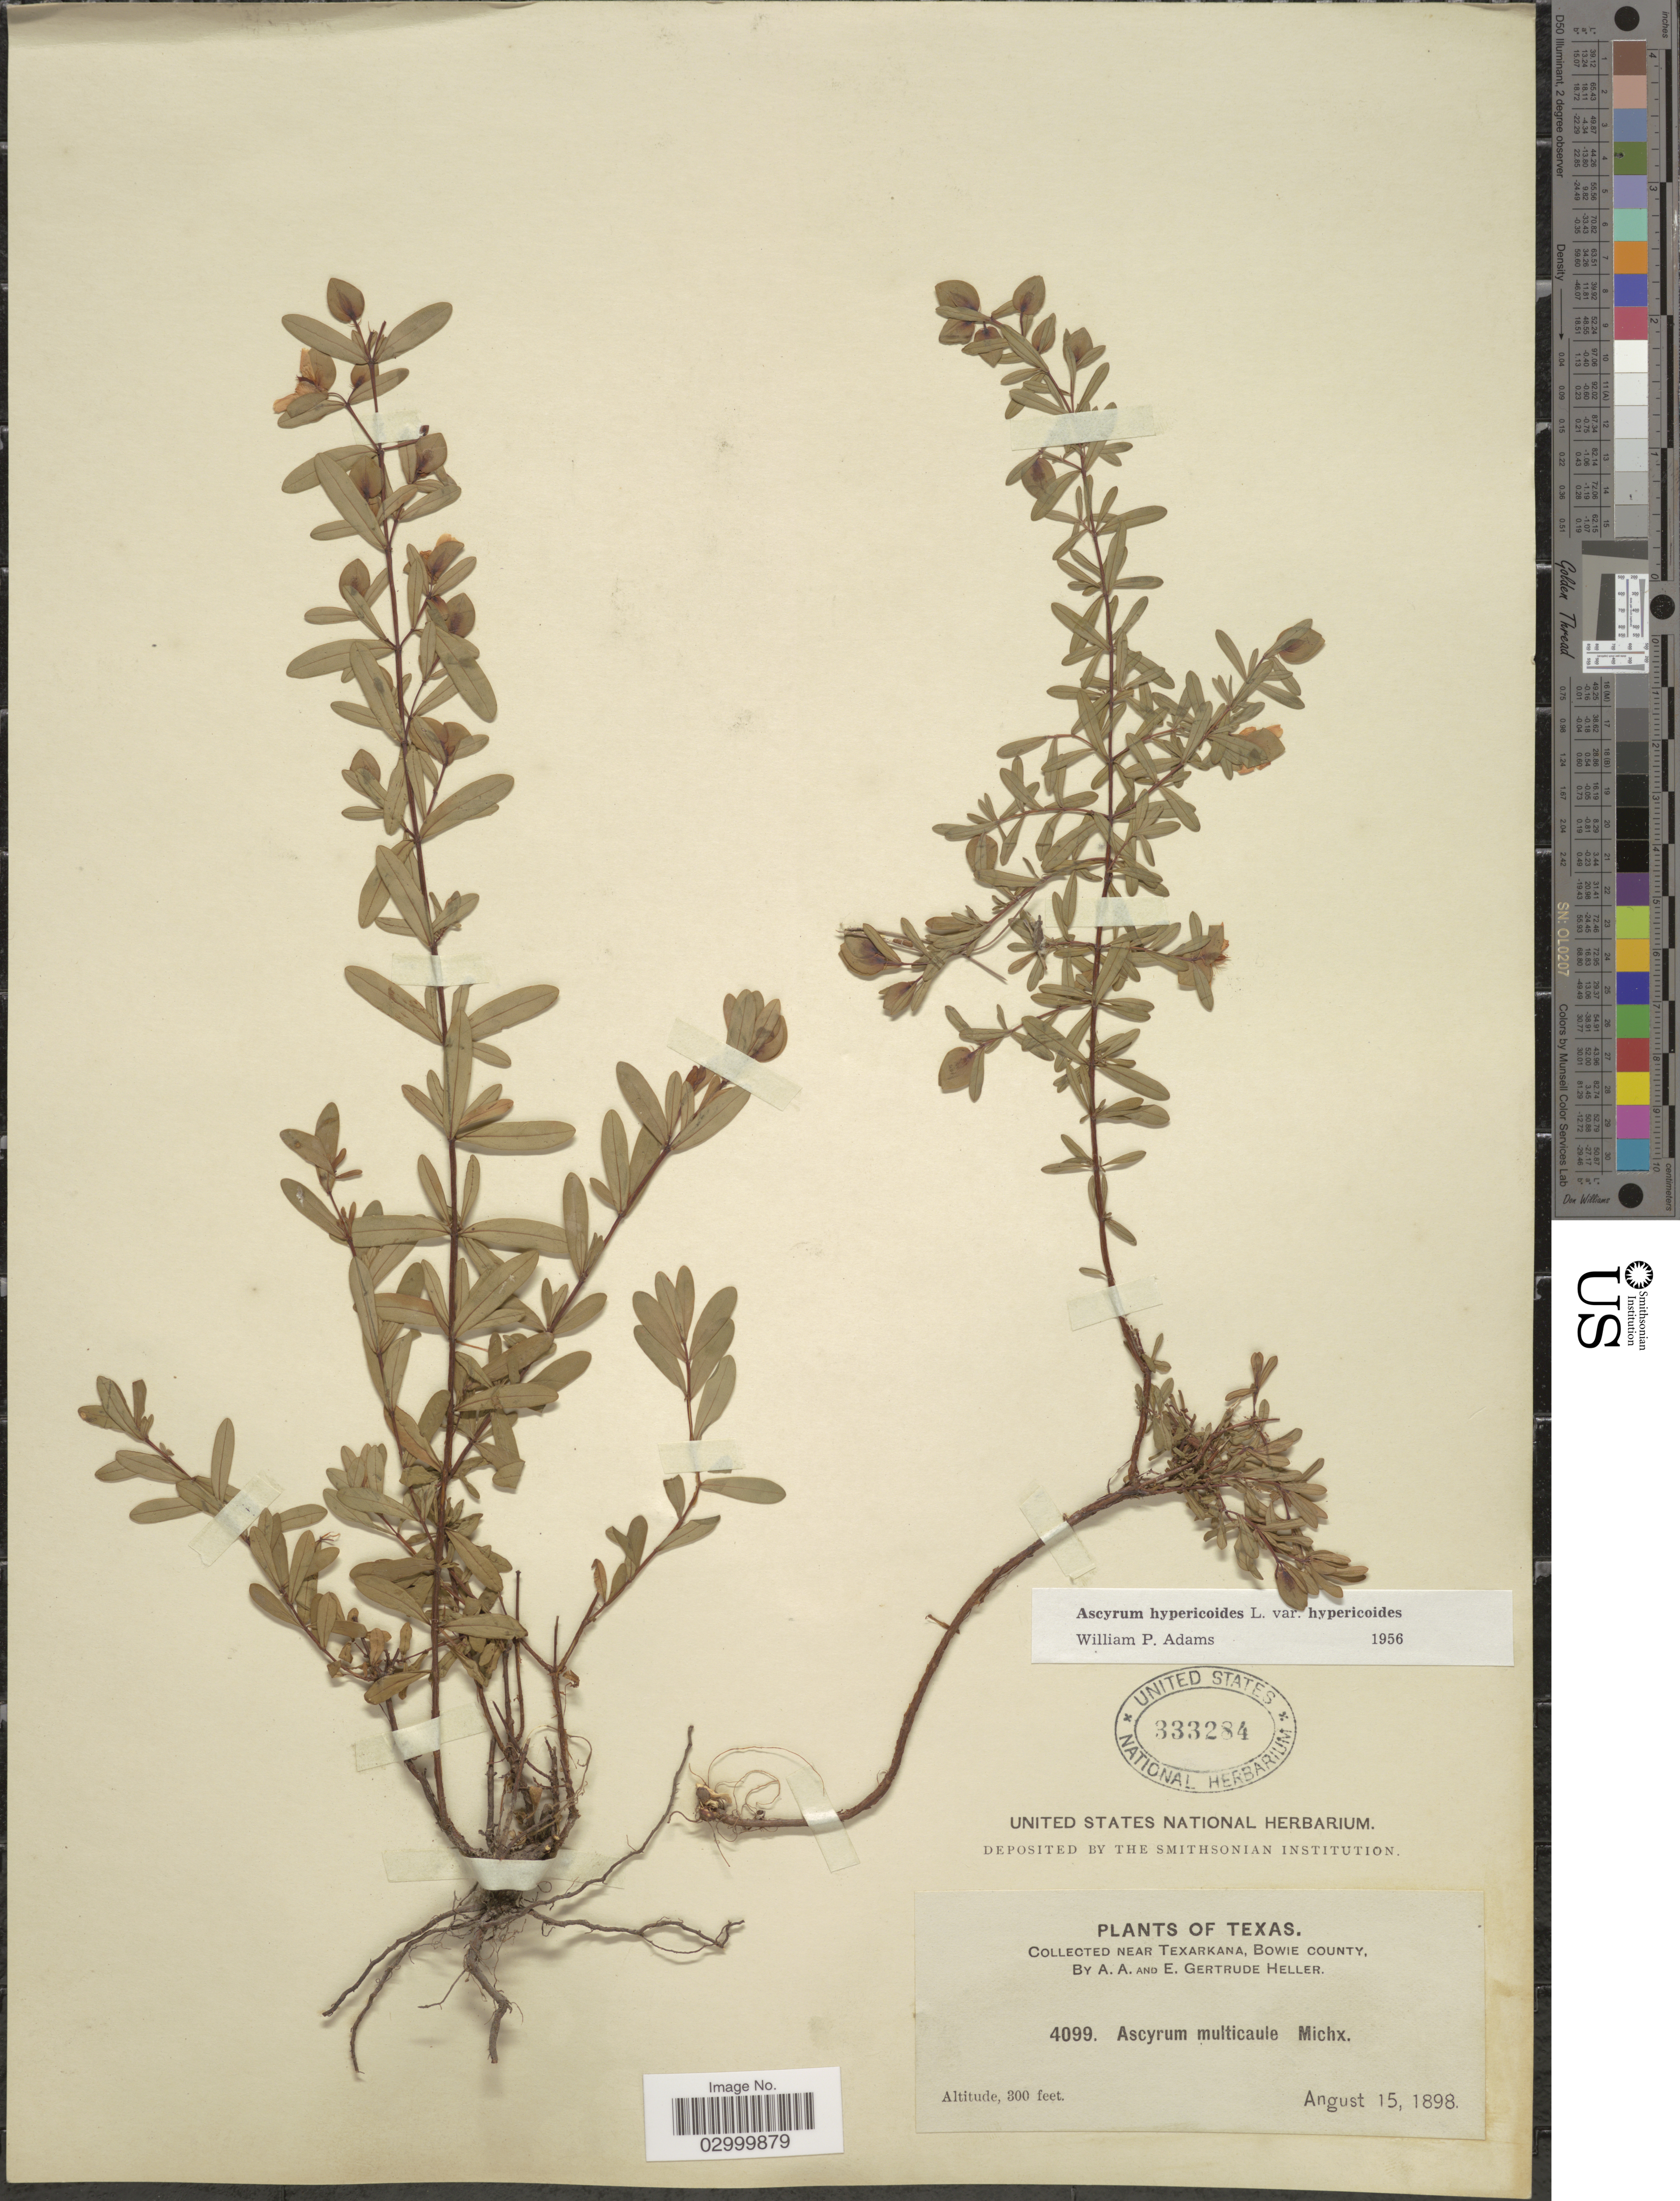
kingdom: Plantae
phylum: Tracheophyta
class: Magnoliopsida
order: Malpighiales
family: Hypericaceae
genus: Hypericum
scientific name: Hypericum hypericoides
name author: (L.) Crantz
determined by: Strong, Mark T., (BOT), Smithsonian Institution - National Museum of Natural History (UNITED STATES)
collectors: A. A. Heller & E. G. Heller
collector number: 4099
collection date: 1898-08-15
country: United States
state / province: Texas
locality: Near Texarkana, Bowie County.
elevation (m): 91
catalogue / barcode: US 333284